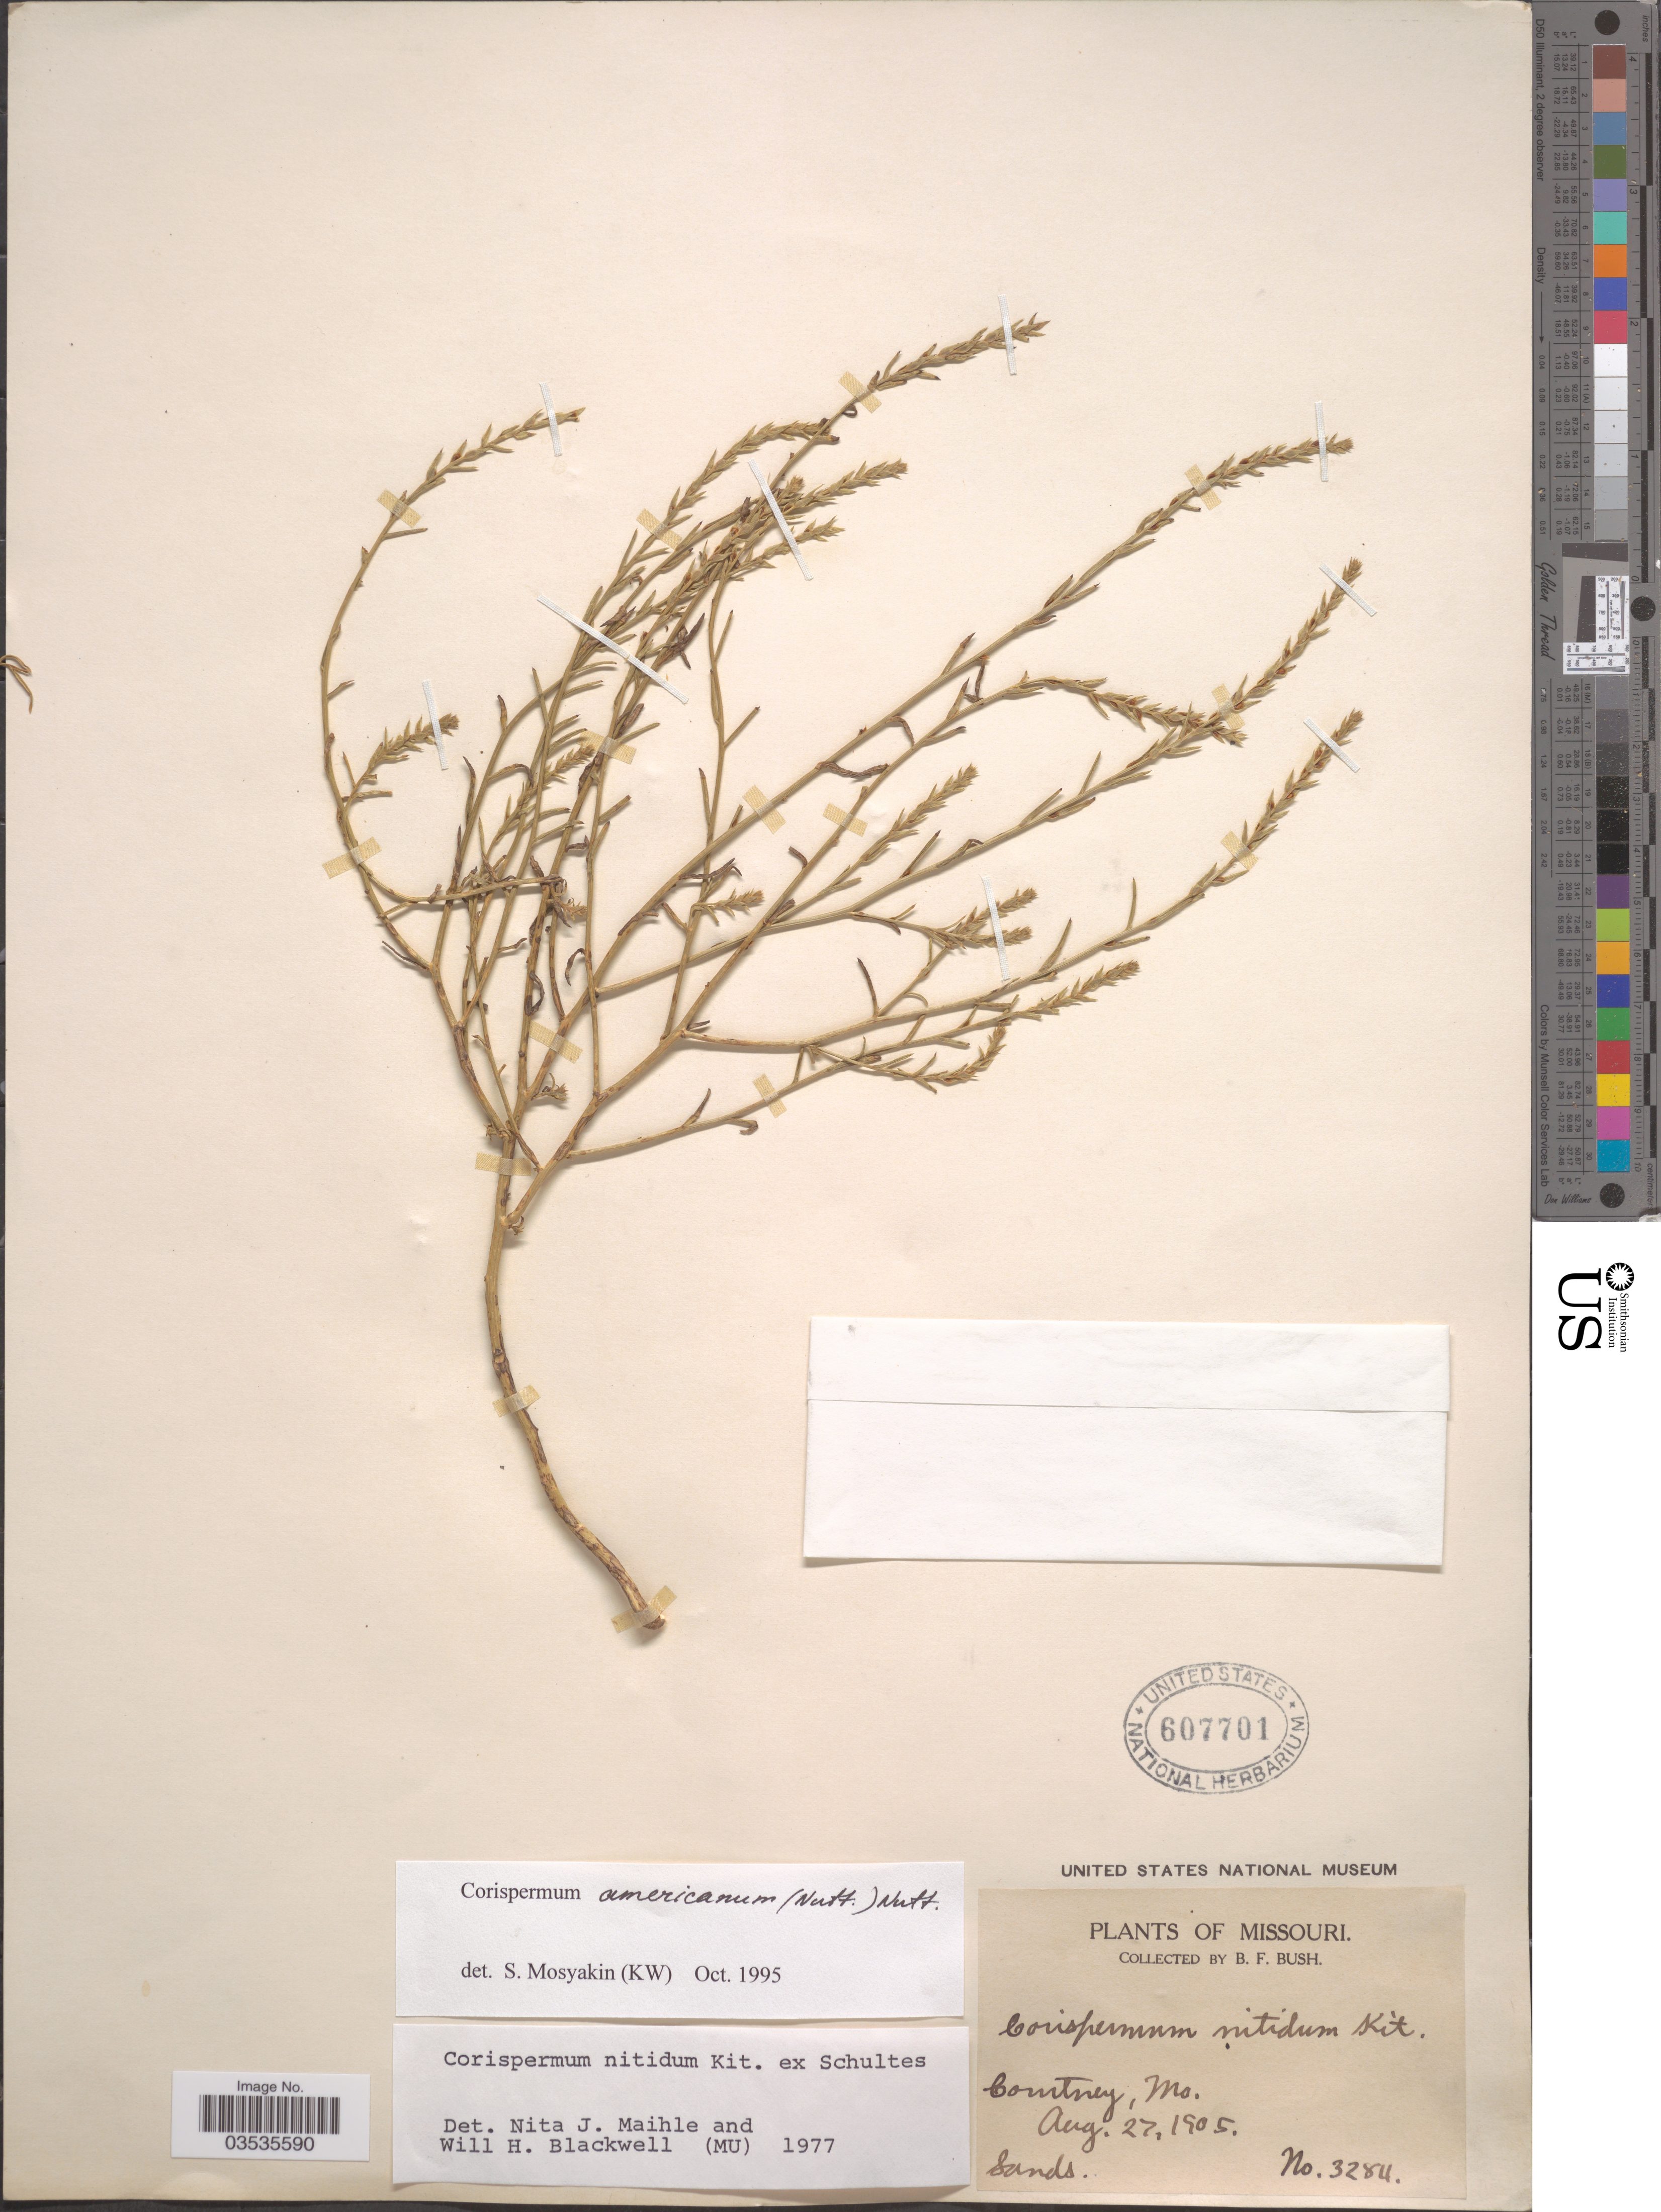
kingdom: Plantae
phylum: Tracheophyta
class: Magnoliopsida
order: Caryophyllales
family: Amaranthaceae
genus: Corispermum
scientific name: Corispermum americanum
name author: (Nutt.) Nutt.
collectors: B. F. Bush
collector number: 3284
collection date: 1905-08-27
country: United States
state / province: Missouri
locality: Courtney.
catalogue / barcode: US 607701